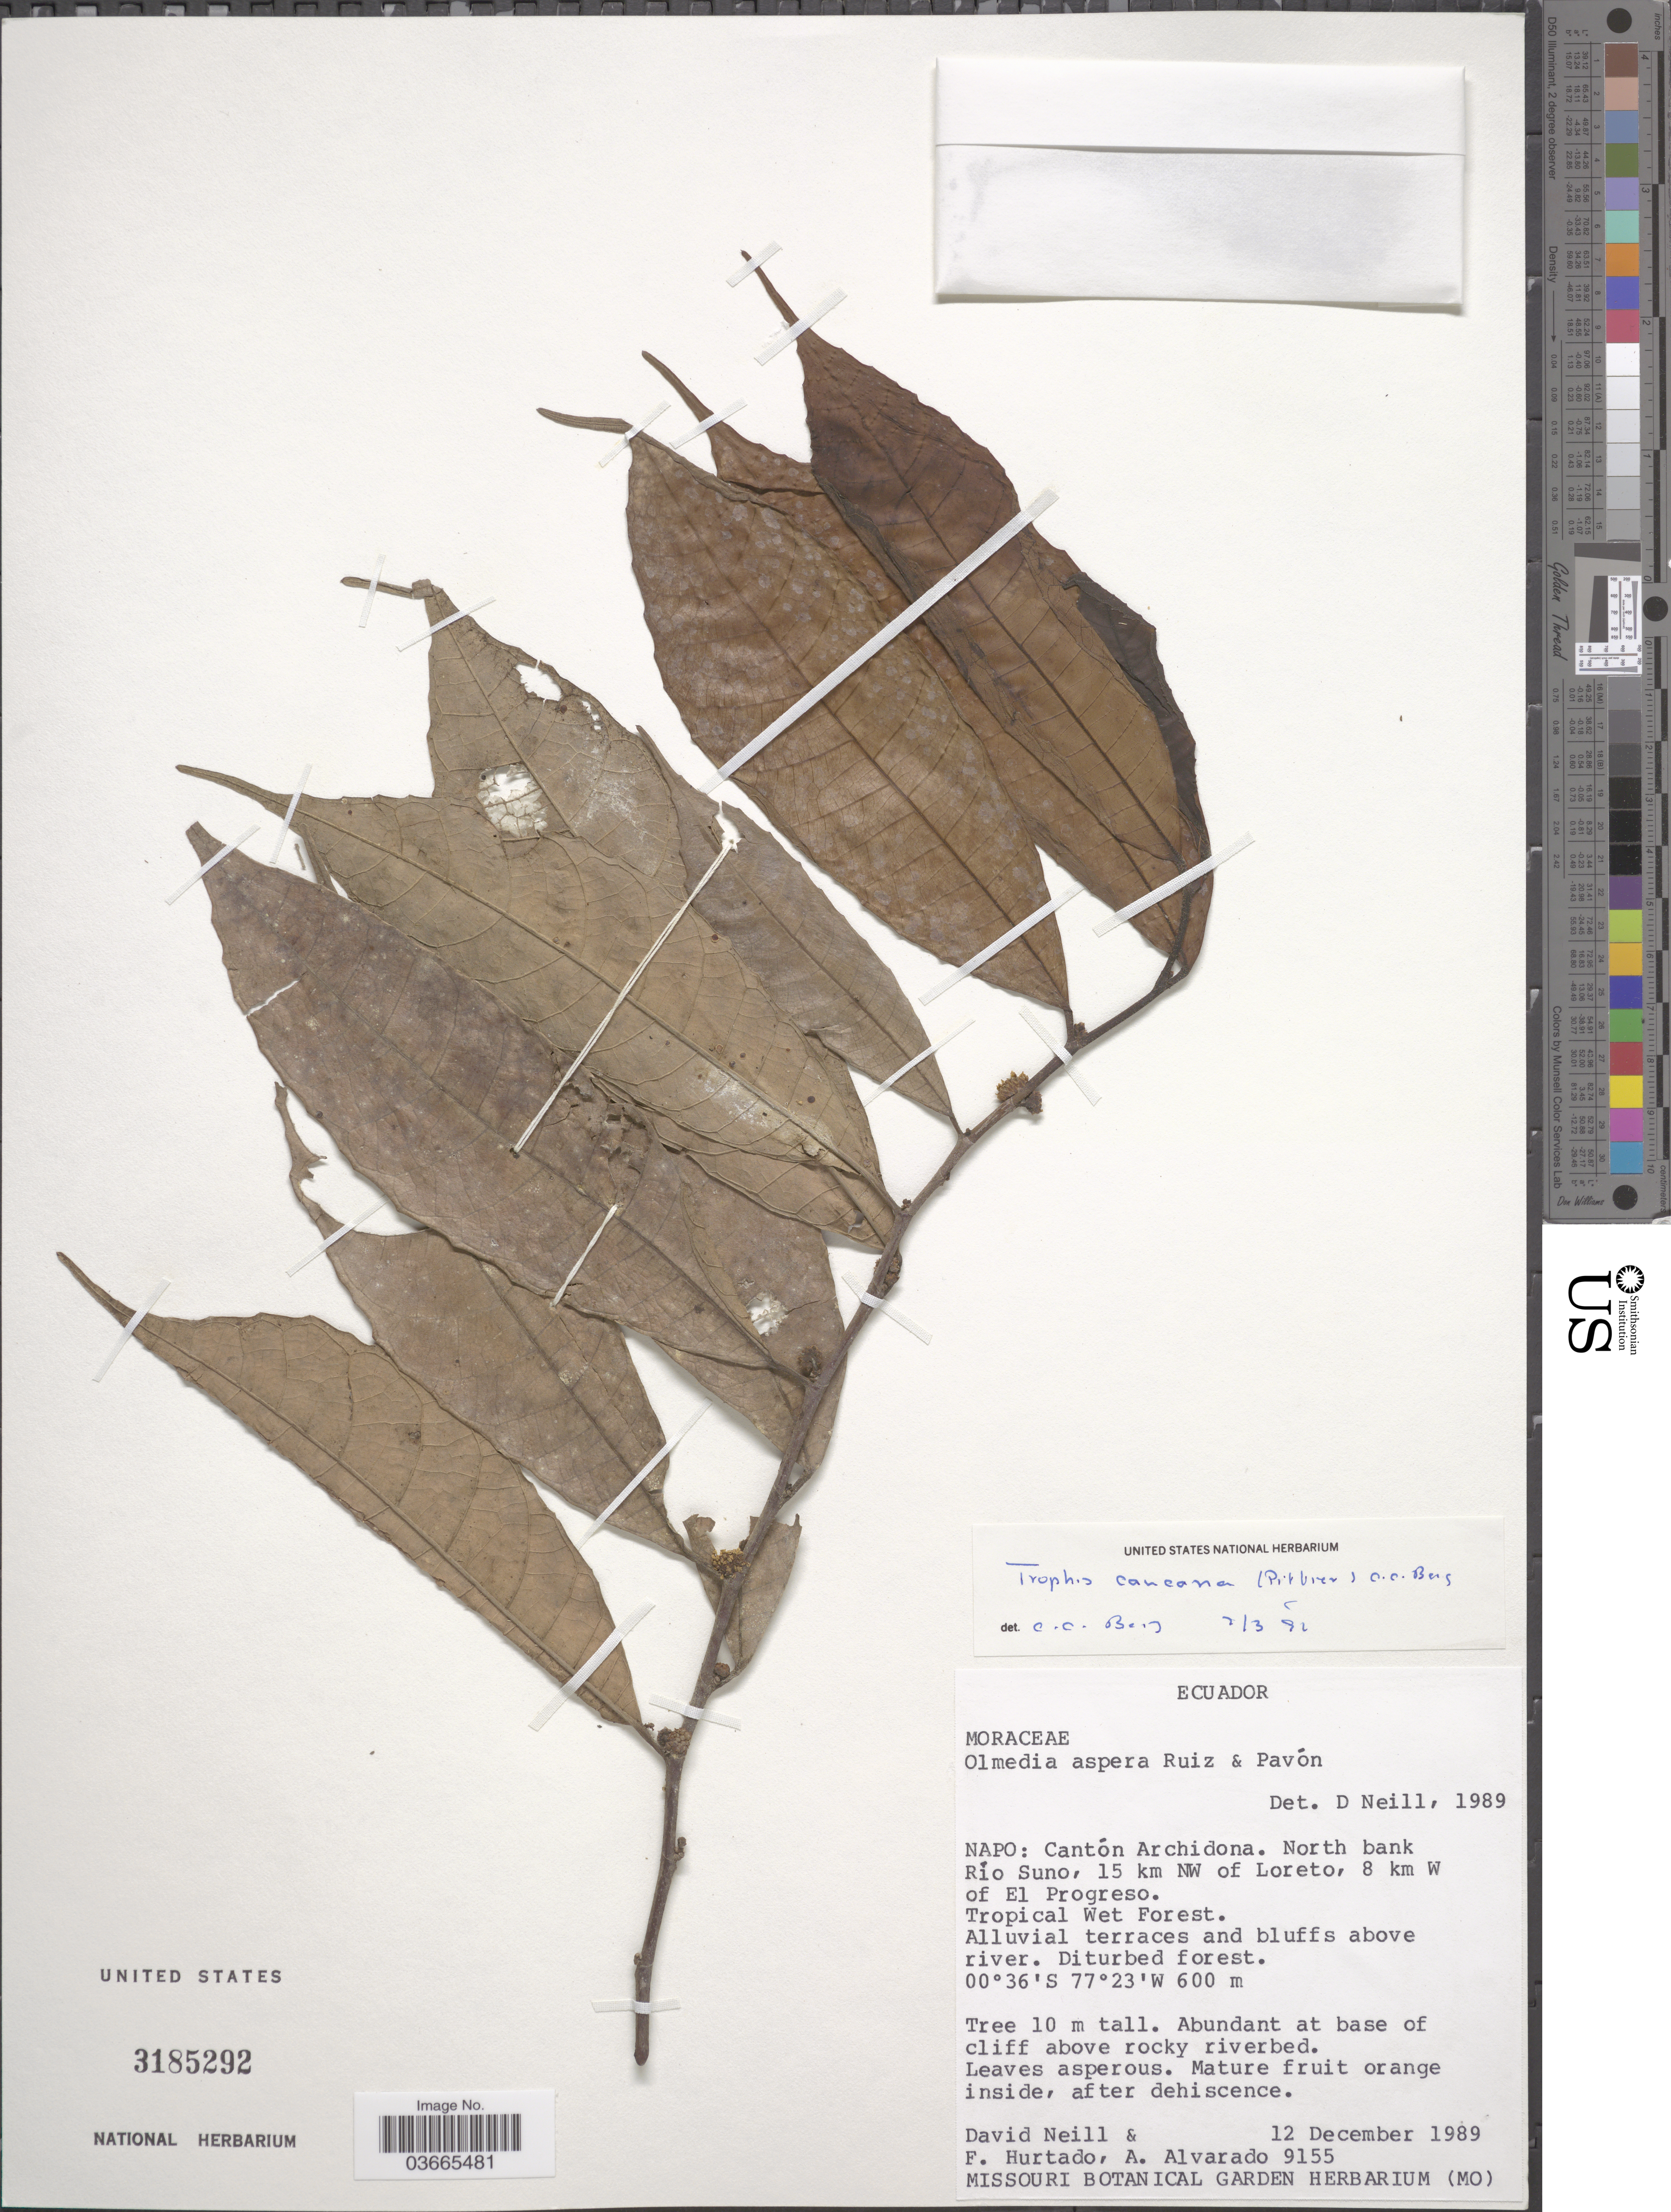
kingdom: Plantae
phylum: Tracheophyta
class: Magnoliopsida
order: Rosales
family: Moraceae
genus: Olmedia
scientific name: Olmedia aspera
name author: Ruiz & Pav.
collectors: D. Neill, F. Hurtado & A. Alvarado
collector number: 9155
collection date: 1989-12-12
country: Ecuador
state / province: Napo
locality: Cantón Archidona. North bank Río Suno, 15 km NW of Loreto, 8 km W of El Progreso. Tropical Wet Forest.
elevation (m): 600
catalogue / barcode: US 3185292